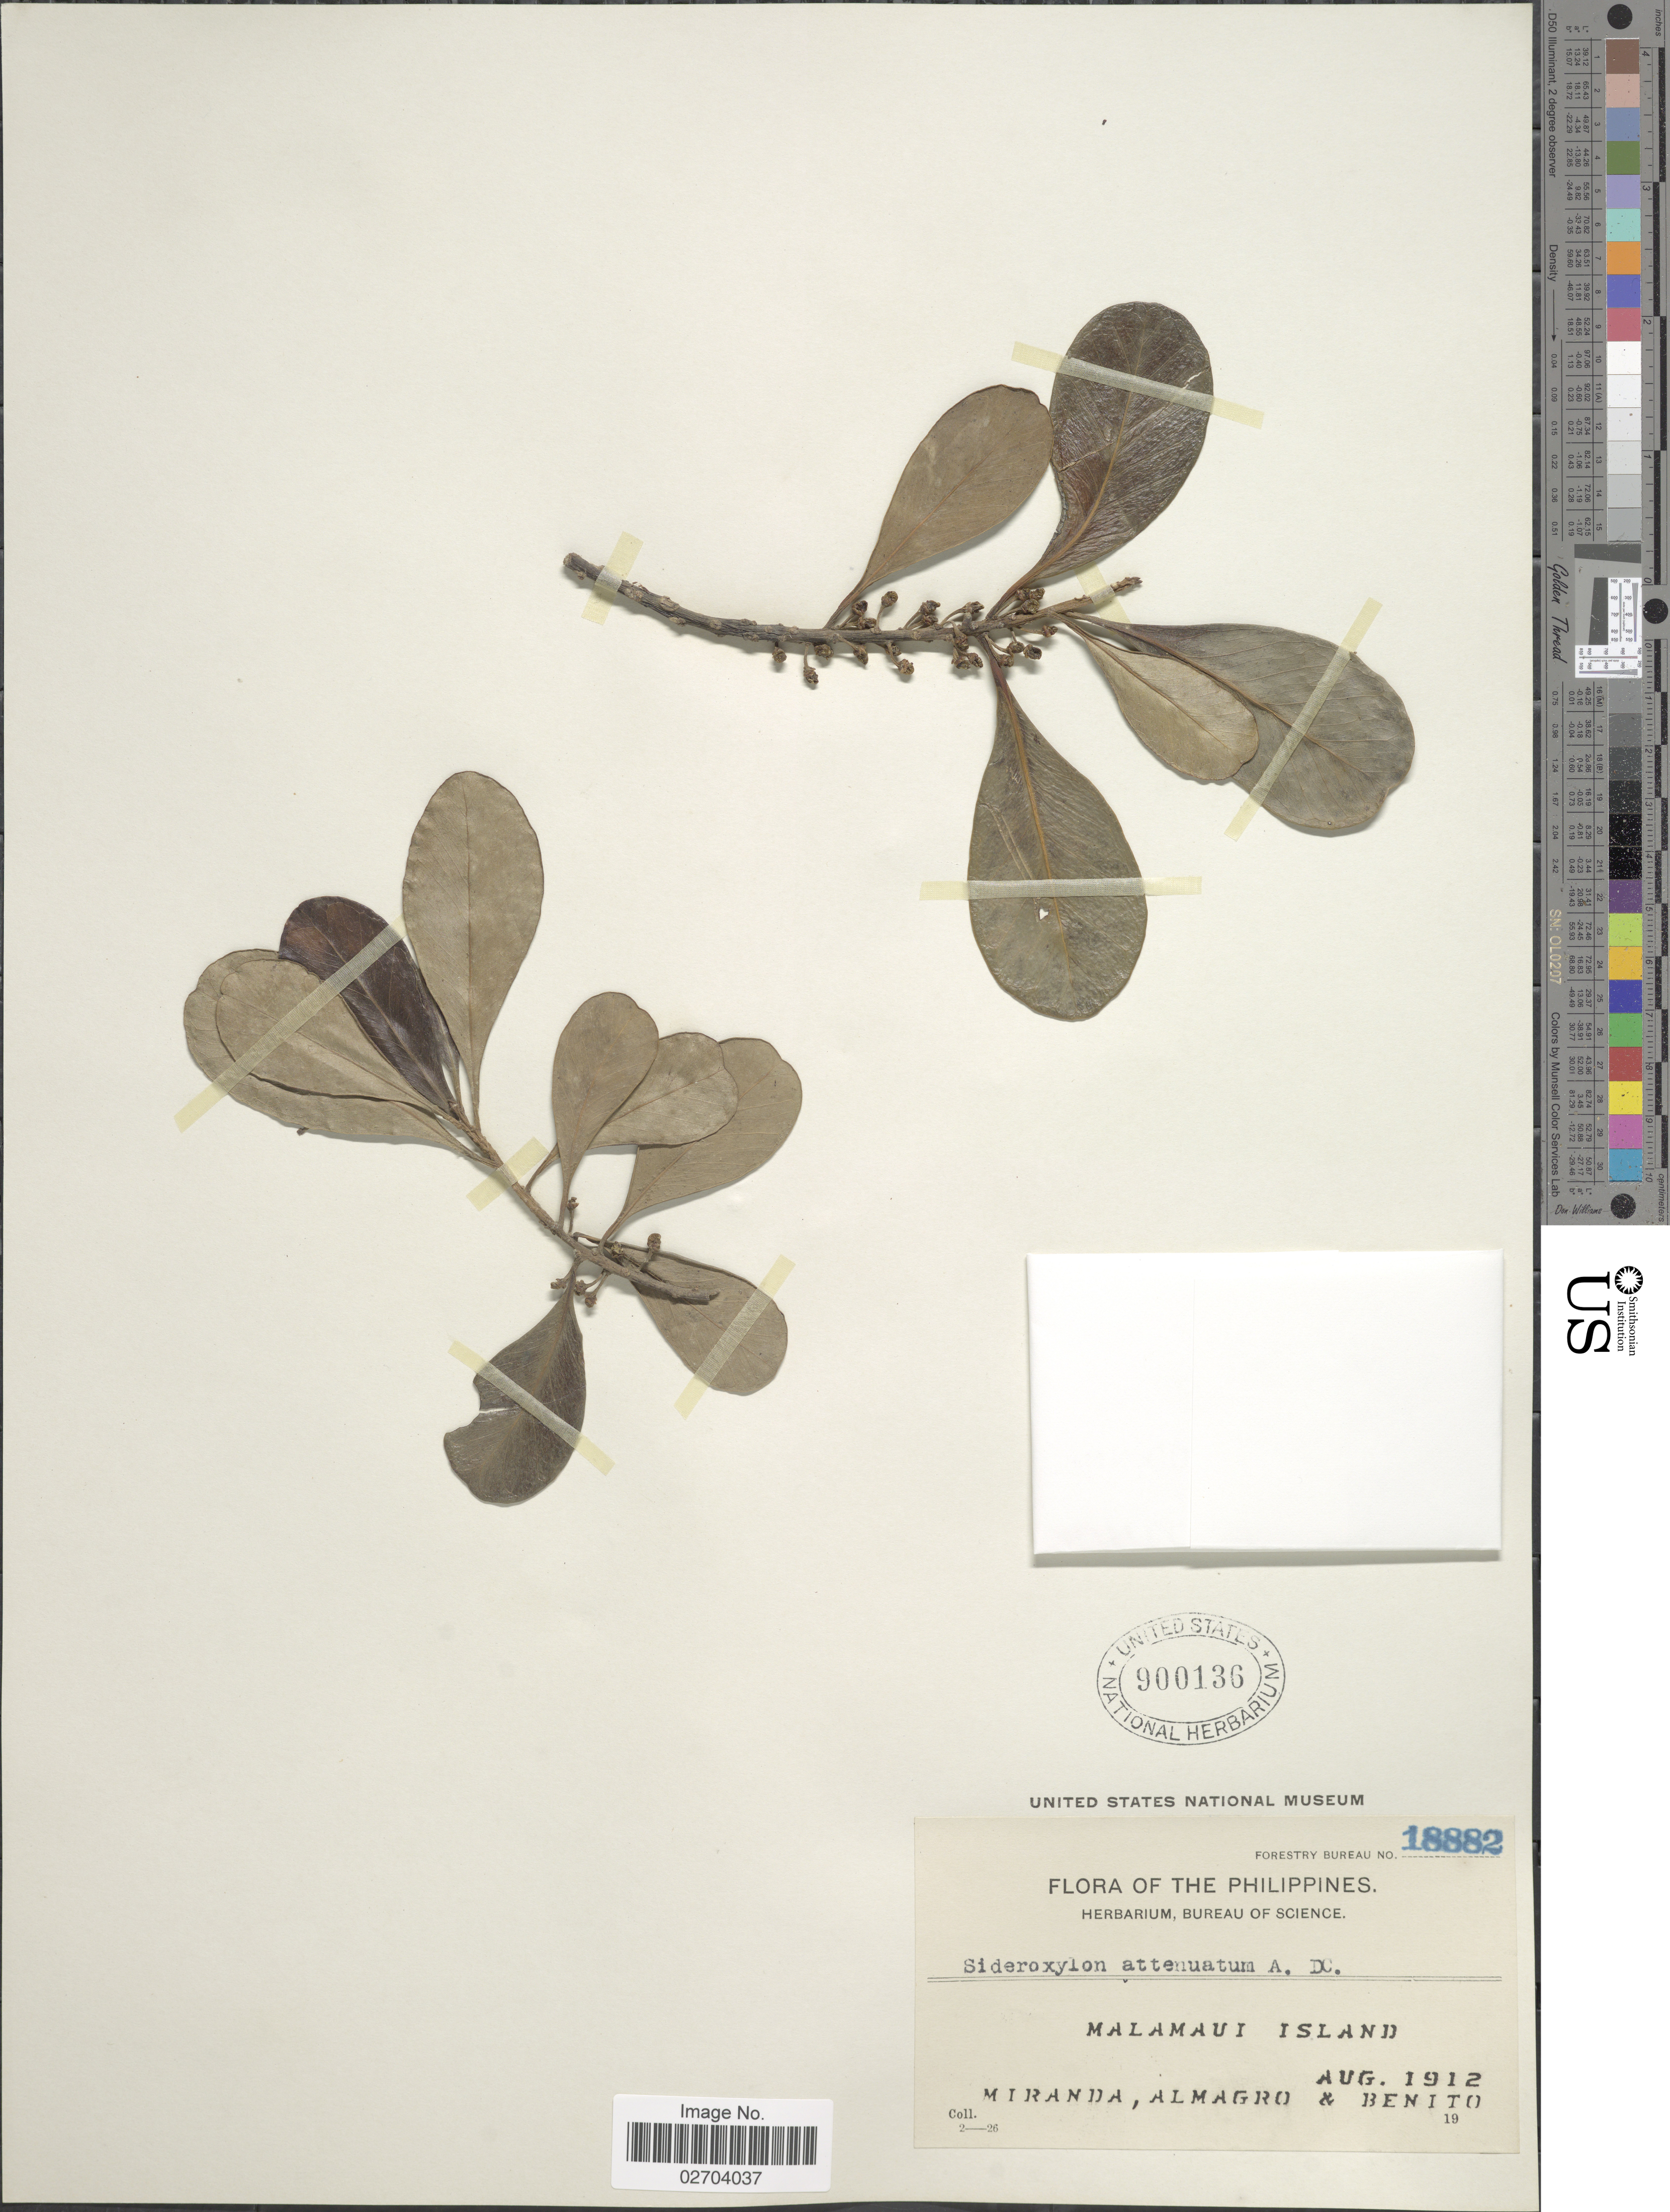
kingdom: Plantae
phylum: Tracheophyta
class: Magnoliopsida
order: Ericales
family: Sapotaceae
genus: Sideroxylon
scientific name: Sideroxylon ferrugineum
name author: Hook. & Arn.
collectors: Miranda, -. Almagro & Benito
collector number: Forestry Bureau 18882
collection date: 1912-08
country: Philippines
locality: Malamaui Island.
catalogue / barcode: US 900136